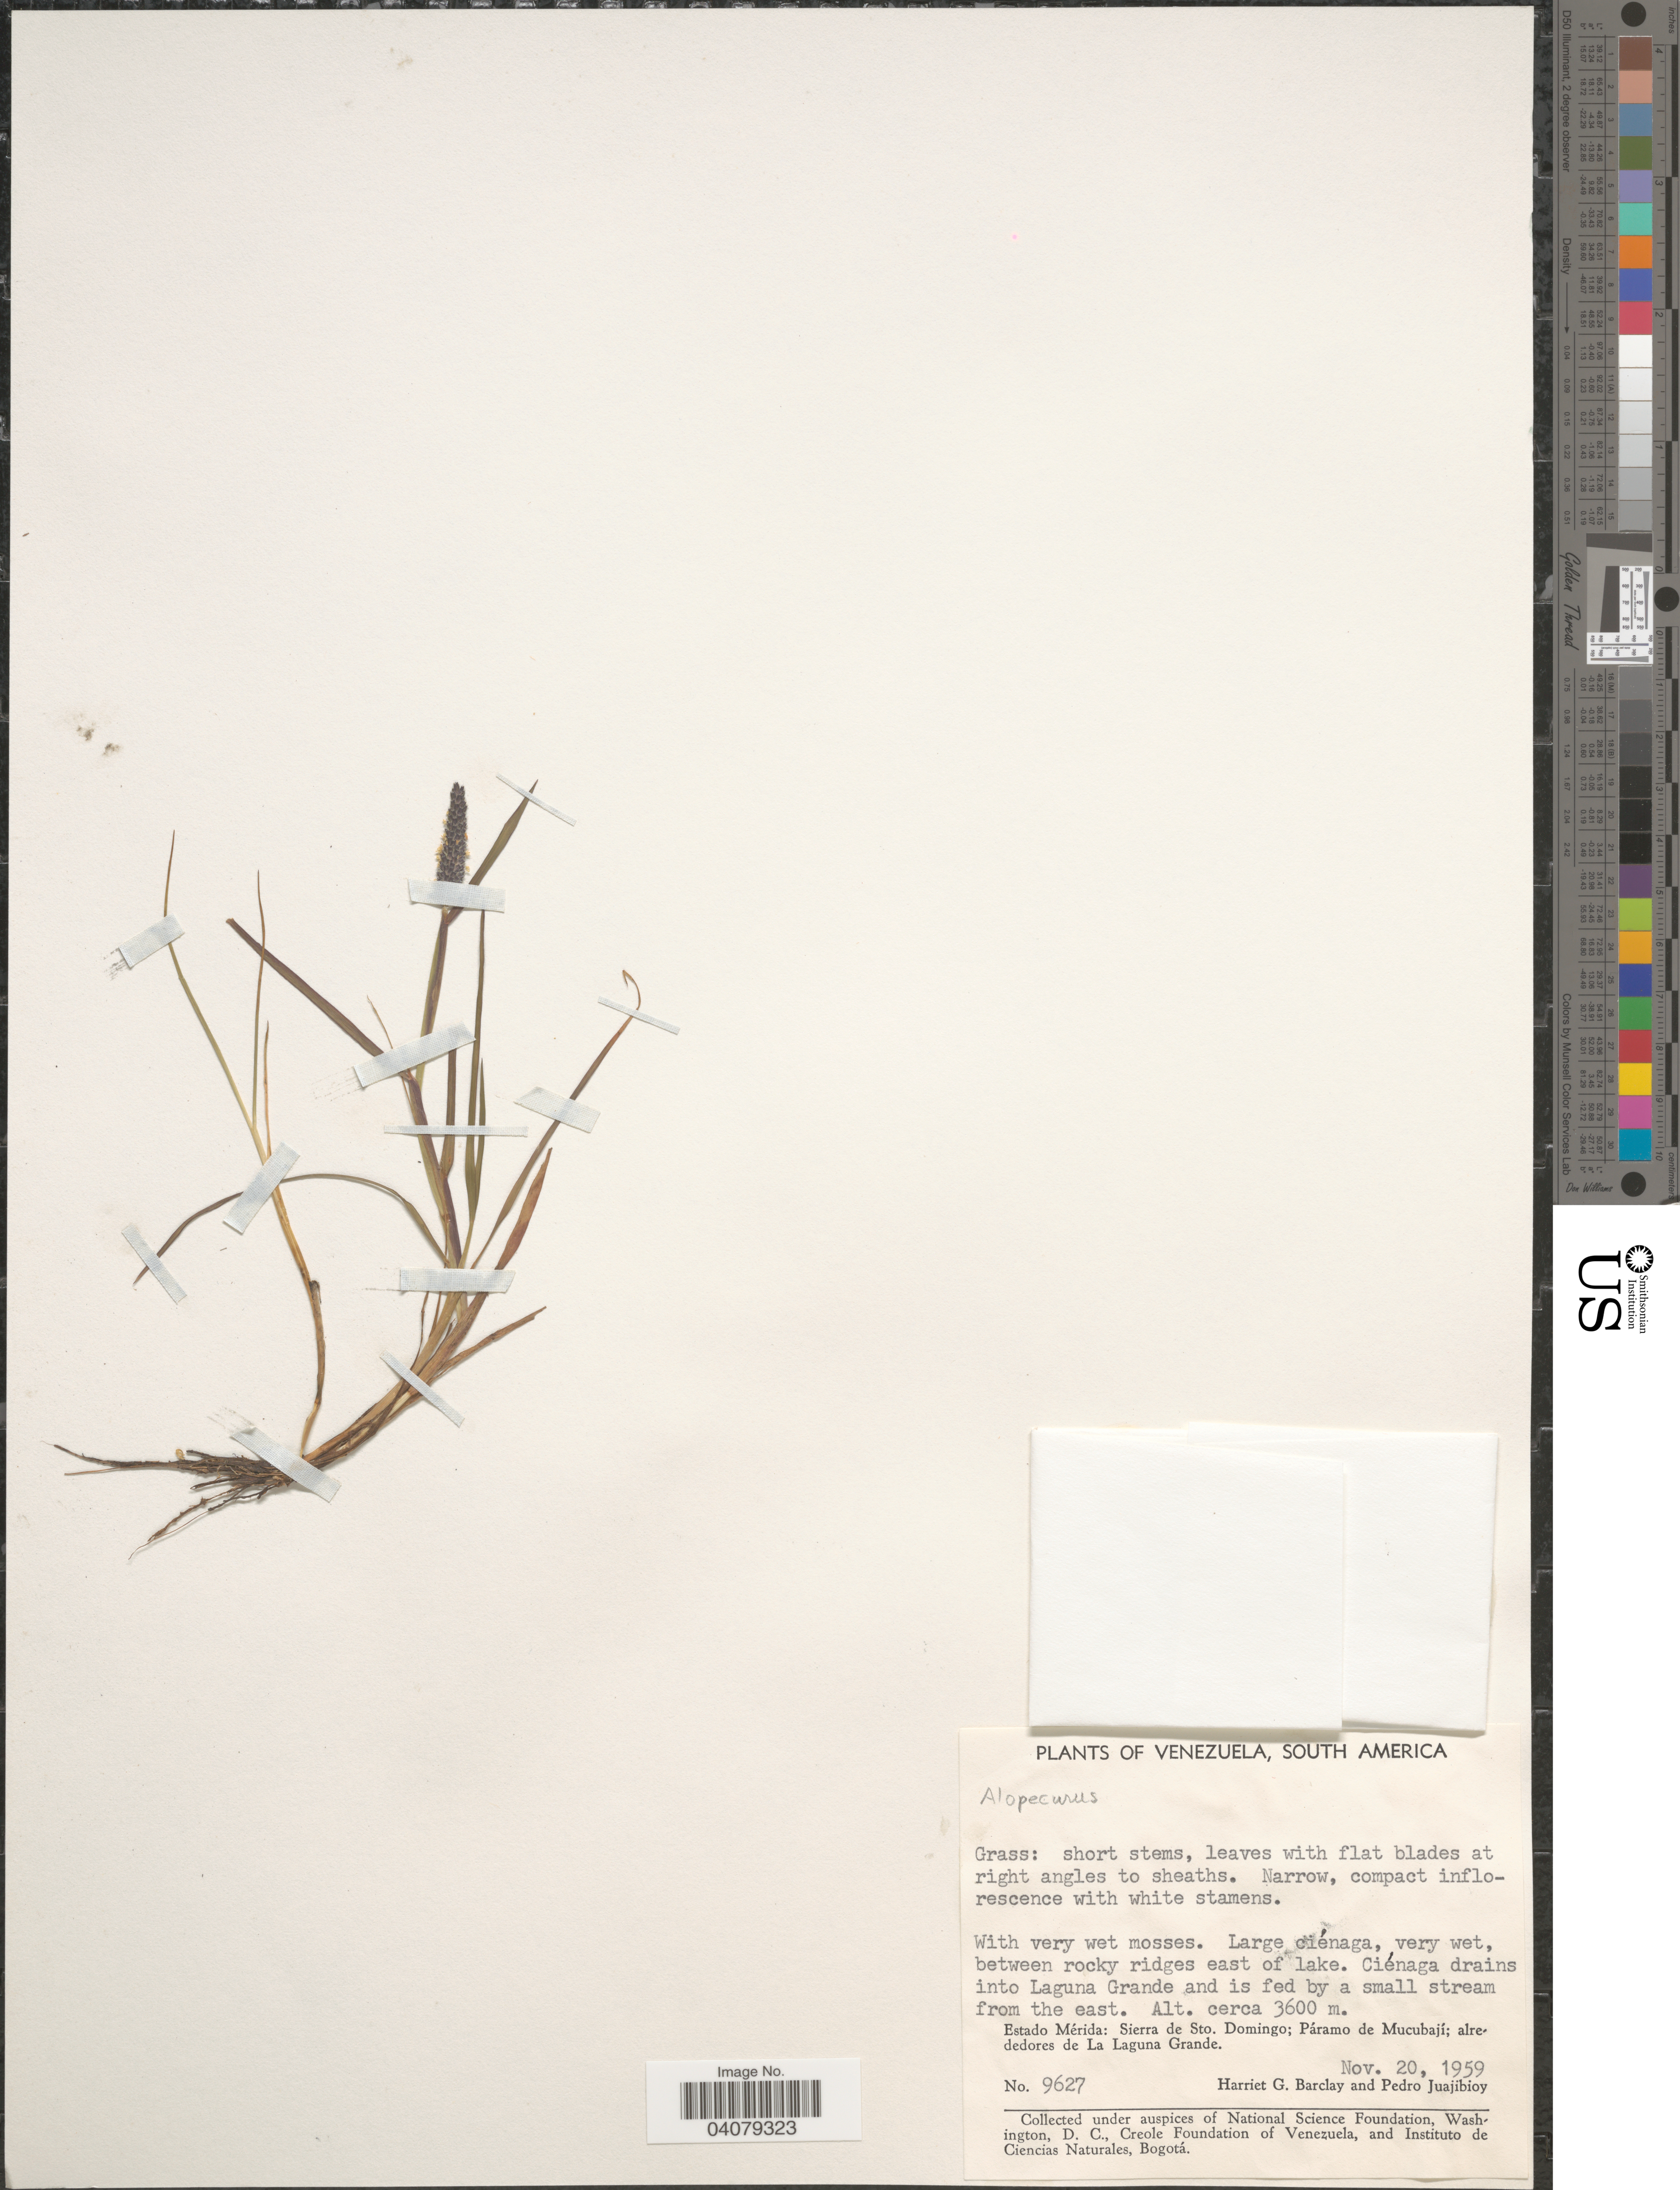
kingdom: Plantae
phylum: Tracheophyta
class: Liliopsida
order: Poales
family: Poaceae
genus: Alopecurus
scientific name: Alopecurus sp.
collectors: H. G. Barclay & P. Juajibioy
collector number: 9627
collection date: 1959-11-20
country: Venezuela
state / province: Merida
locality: Large ciénaga, very wet, between rocky ridges east of lake. Ciénaga drains into Laguna Grande and is fed by a small stream from the east. Sierra de Sto. Domingo; Páramo de Mucubají; alrededores de La Laguna Grande.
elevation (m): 3600